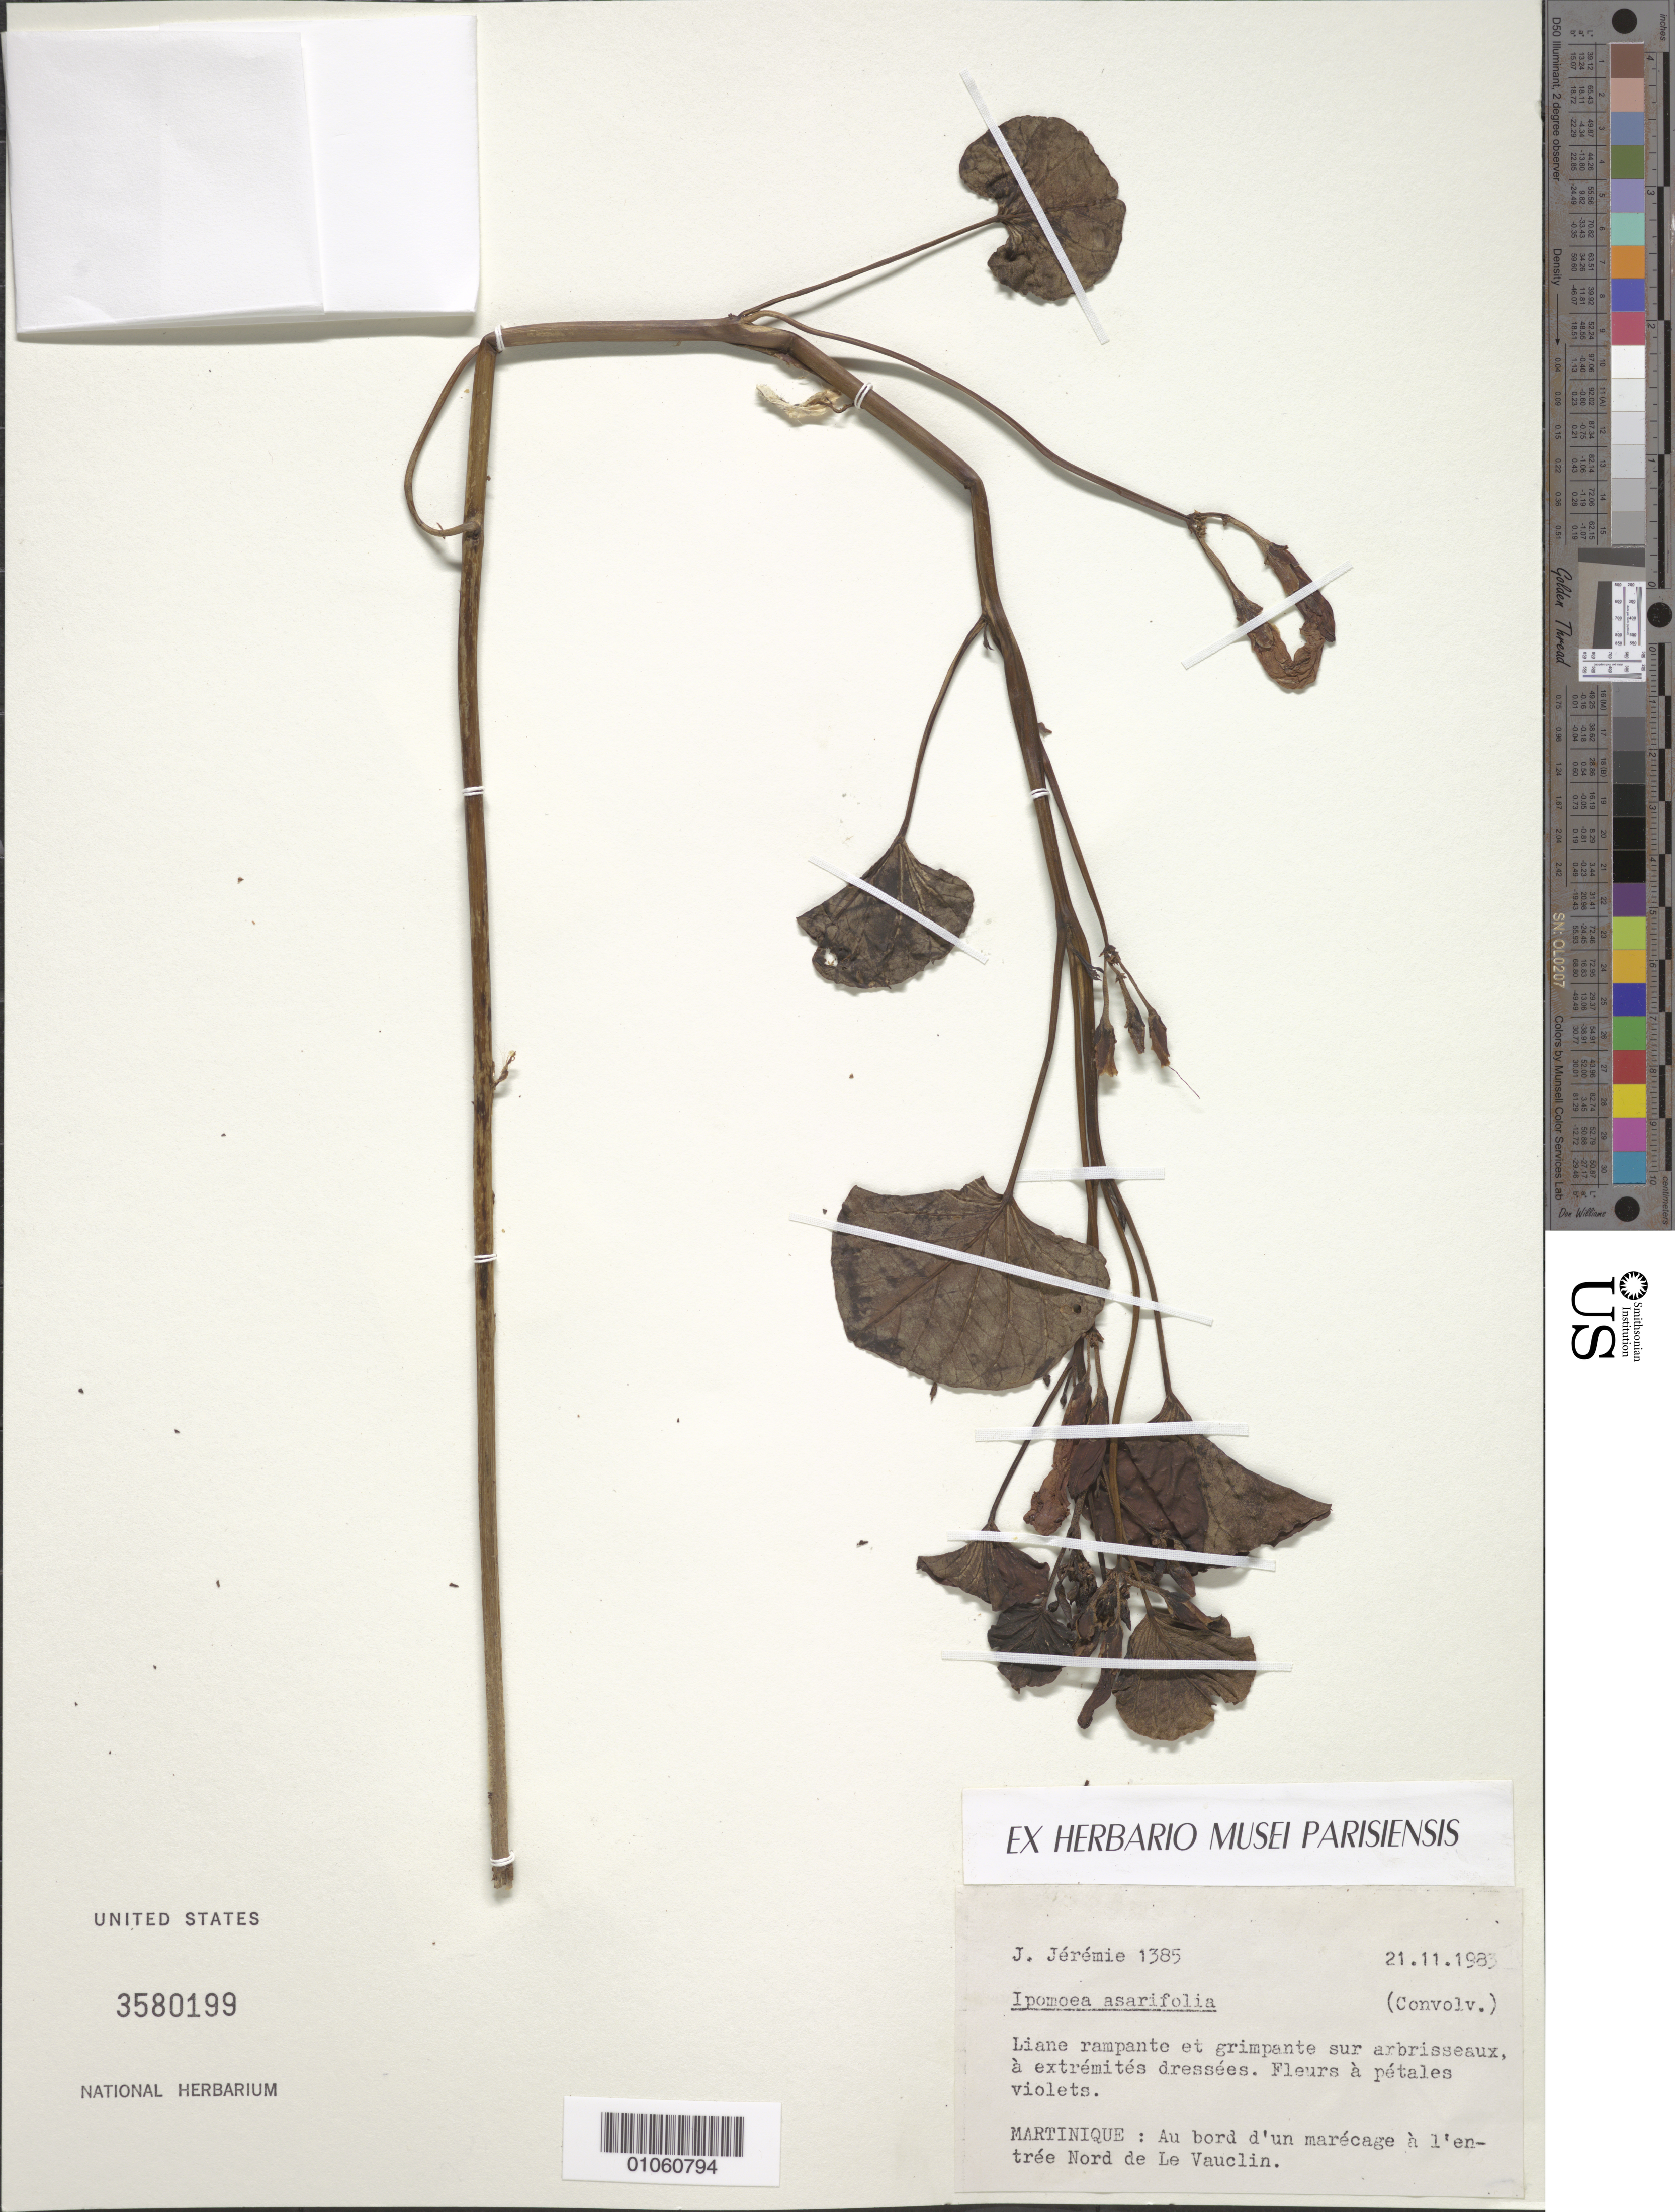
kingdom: Plantae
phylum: Tracheophyta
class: Magnoliopsida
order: Solanales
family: Convolvulaceae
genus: Ipomoea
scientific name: Ipomoea asarifolia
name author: (Desr.) Roem. & Schult.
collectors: J. Jérémie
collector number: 1385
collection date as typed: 21 Nov 1983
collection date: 1983-11-21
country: Martinique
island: Martinique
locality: Norde de Le Vauclin, à l'entrée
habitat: Au bord d'un marécage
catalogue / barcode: US 3580199